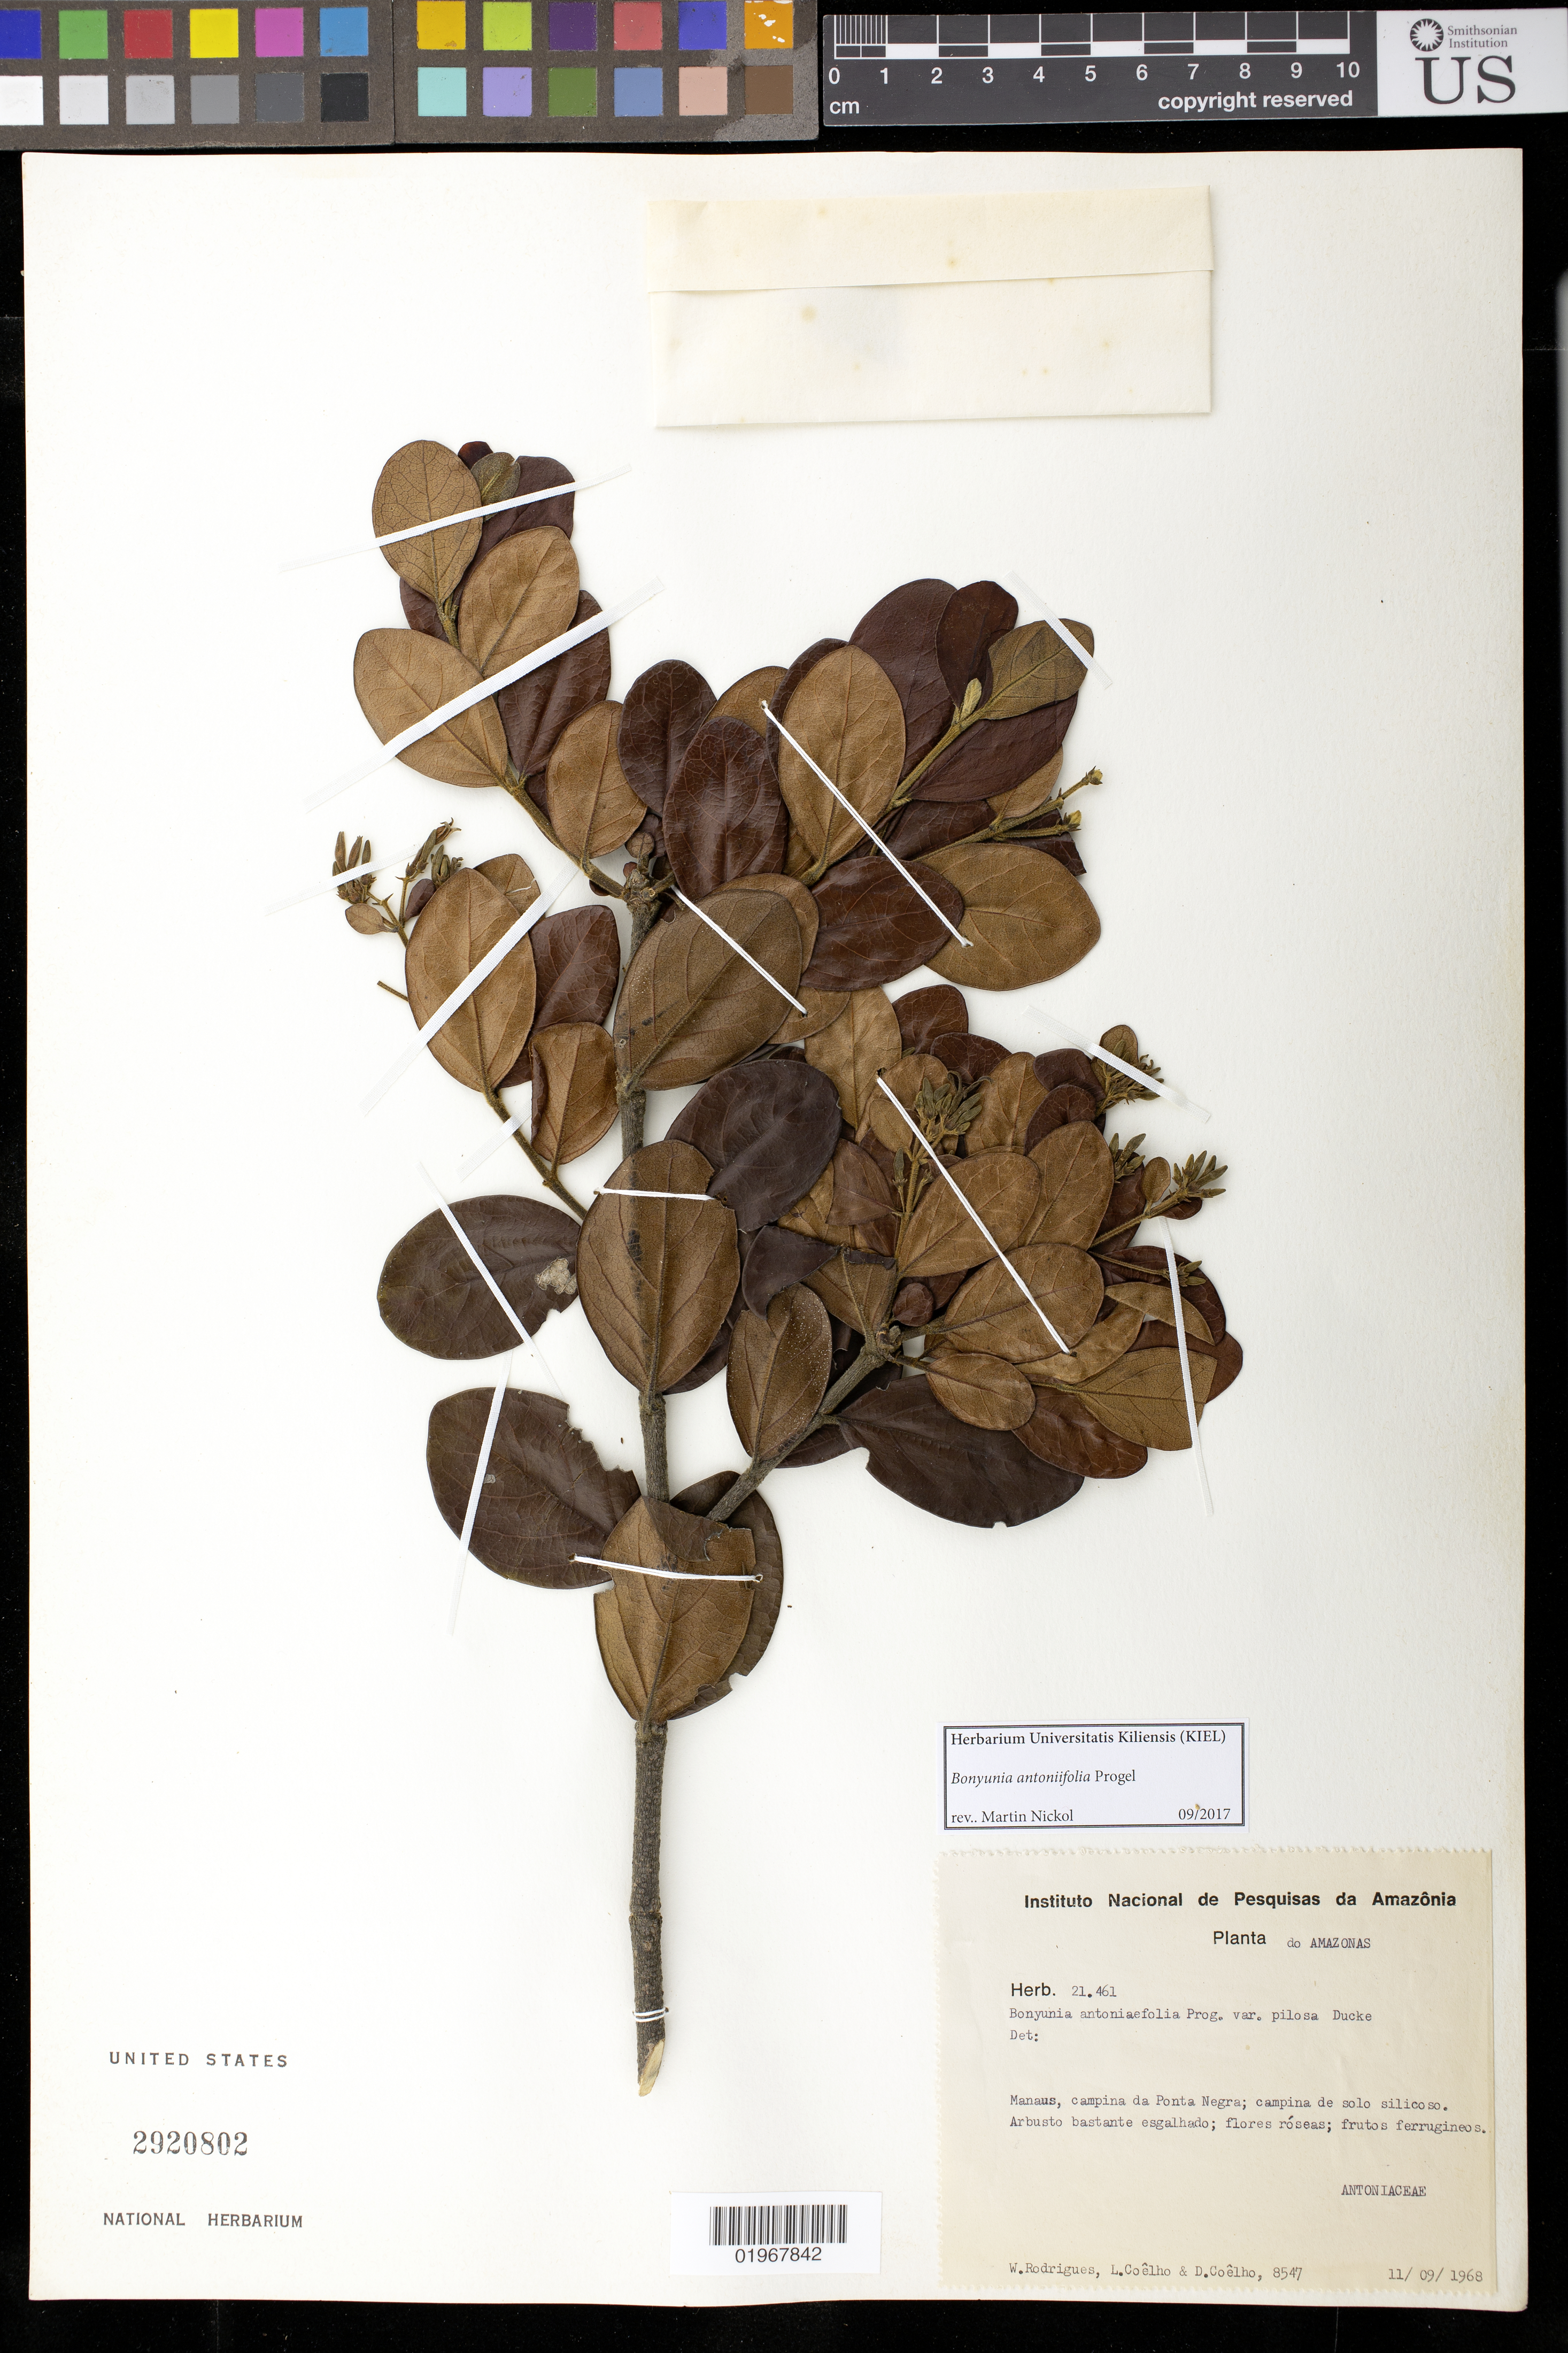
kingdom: Plantae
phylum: Tracheophyta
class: Magnoliopsida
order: Gentianales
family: Loganiaceae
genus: Bonyunia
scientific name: Bonyunia antoniifolia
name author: Progel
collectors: W. A. Rodrigues, L. Coelho & D. F. Coêlho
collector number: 8547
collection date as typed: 11/09/1968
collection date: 1968-09-11 or 1968-11-09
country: Brazil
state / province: Amazonas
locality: Manaus, campina da Ponta Negra.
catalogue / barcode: US 2920802